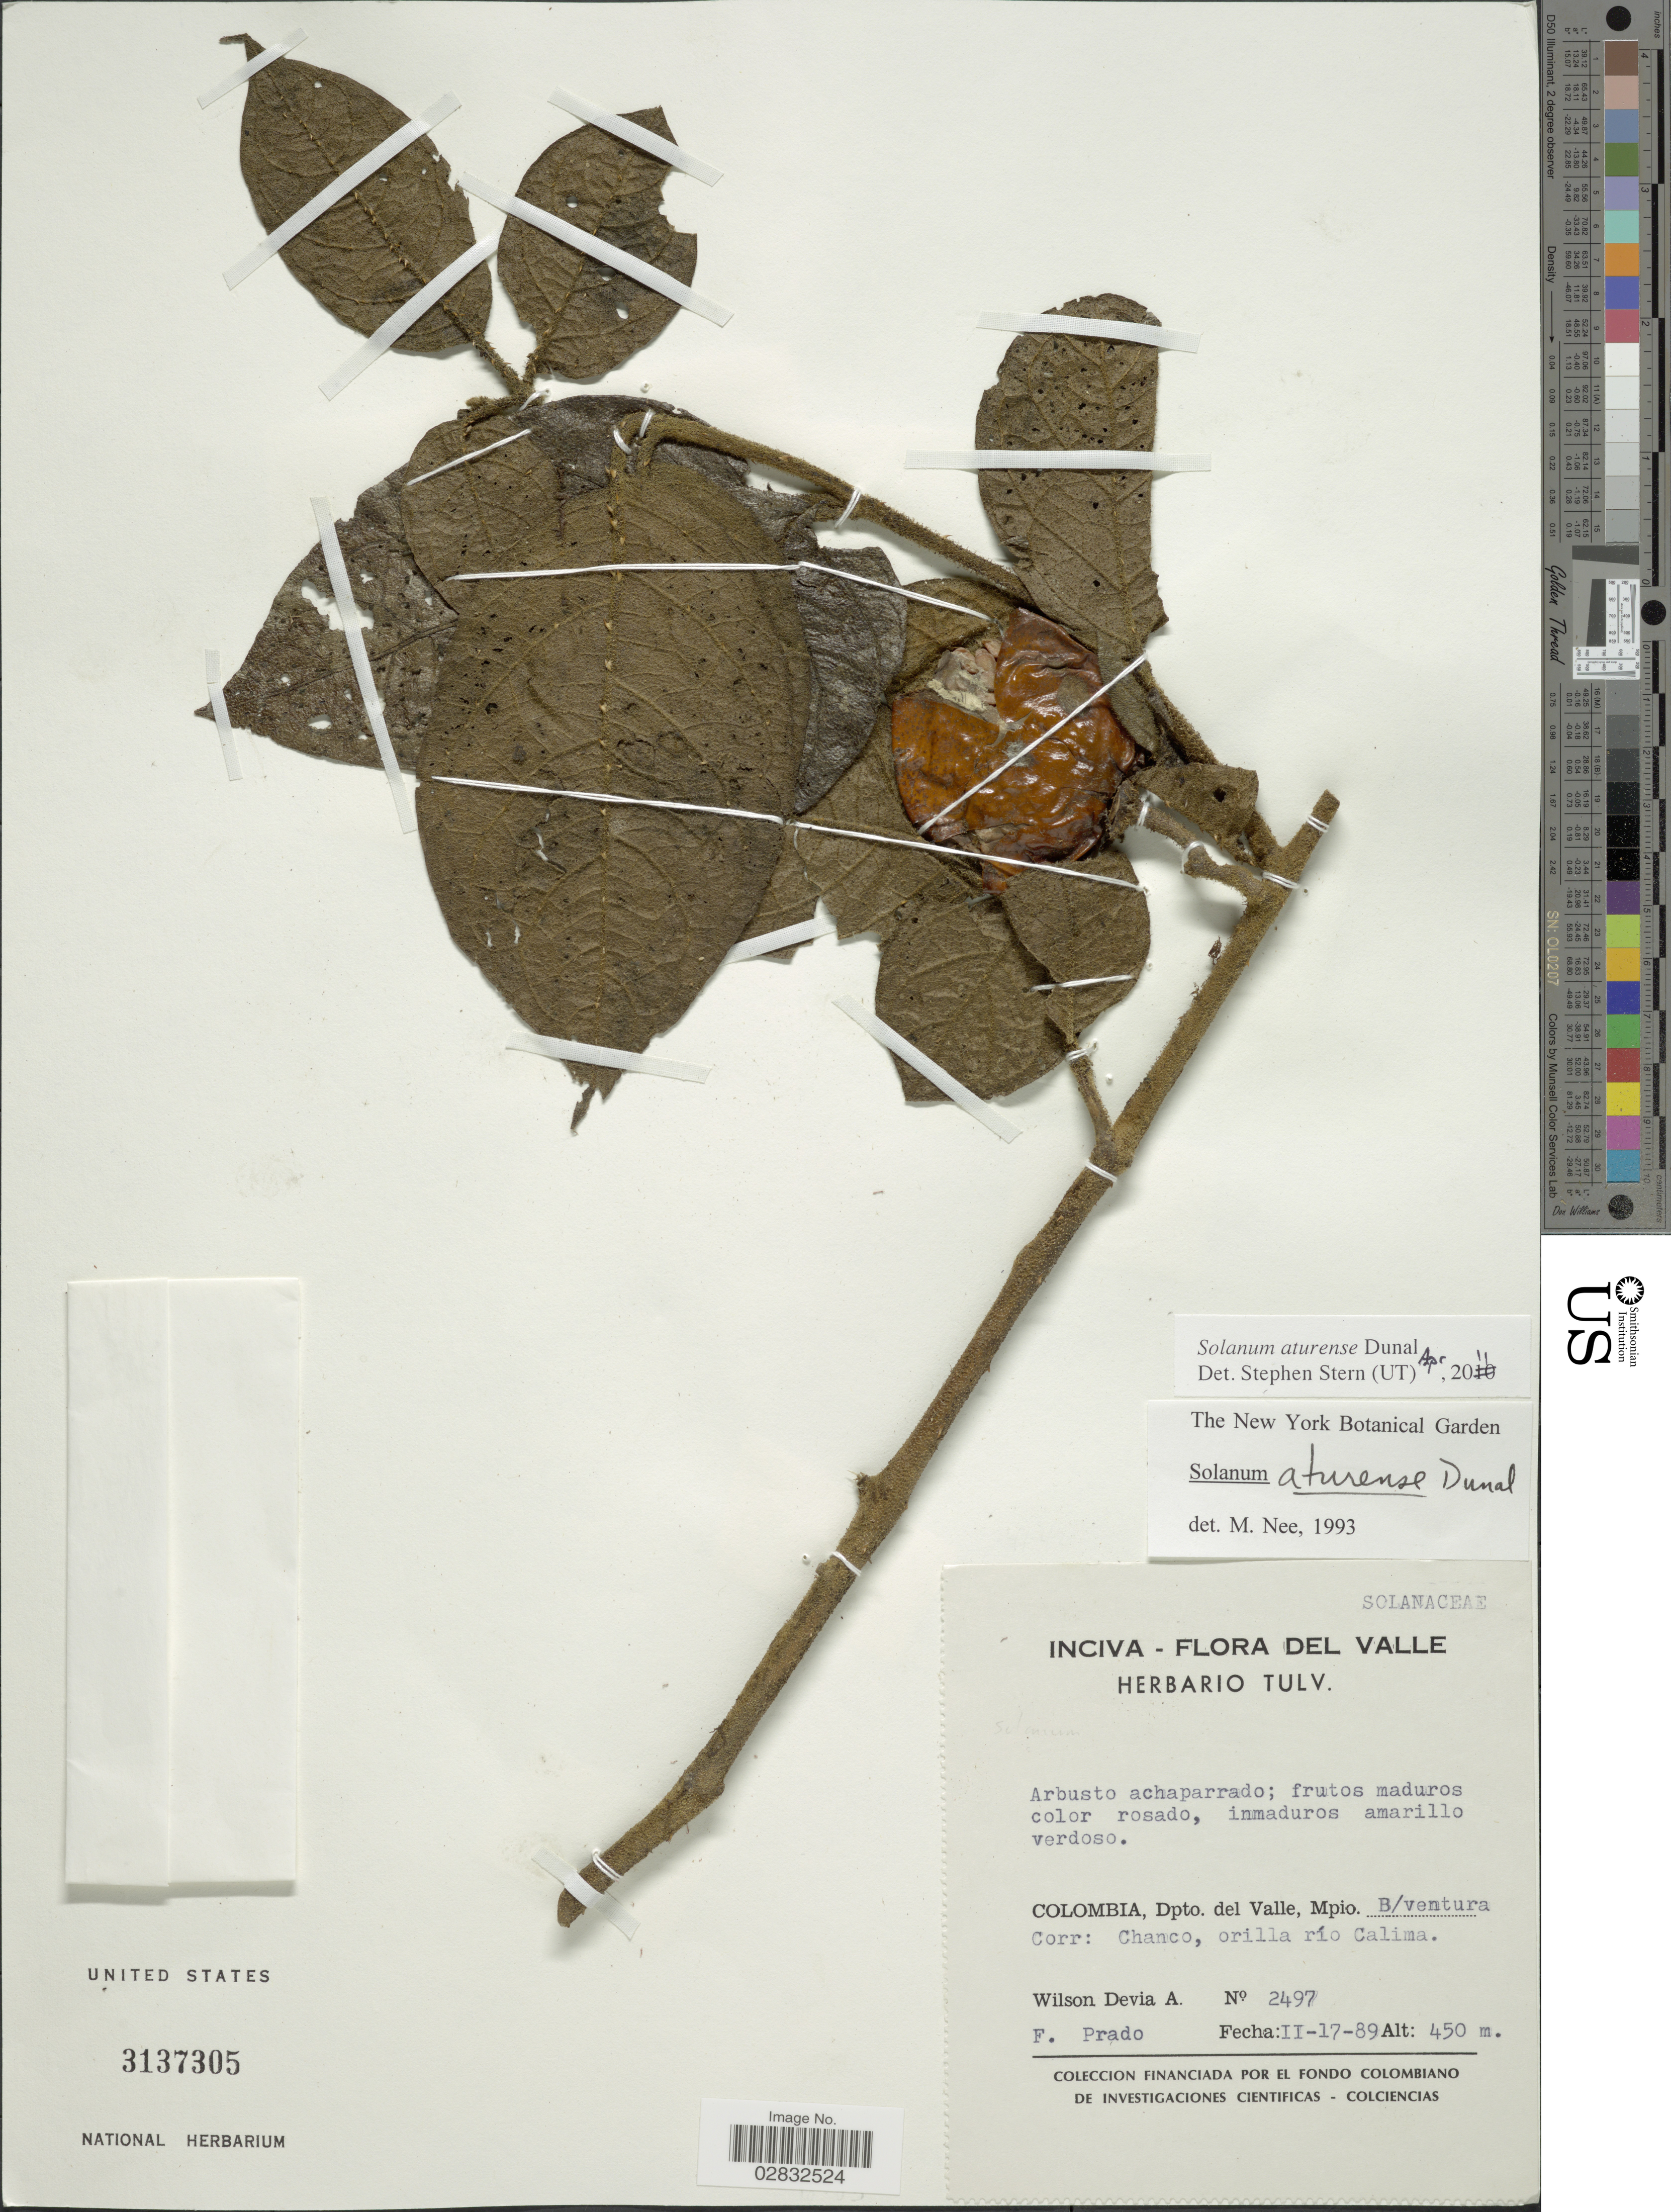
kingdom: Plantae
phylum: Tracheophyta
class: Magnoliopsida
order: Solanales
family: Solanaceae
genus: Solanum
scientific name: Solanum aturense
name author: Dunal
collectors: W. Devia A. & F. Prado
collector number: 2497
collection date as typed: Transcribed d/m/y: 17/2/89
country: Colombia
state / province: Valle del Cauca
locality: Del Valle, Dpto. del Valle, Mpio, B/ventura, Corr: Chanco, orilla río Calima.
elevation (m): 450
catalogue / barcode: US 3137305